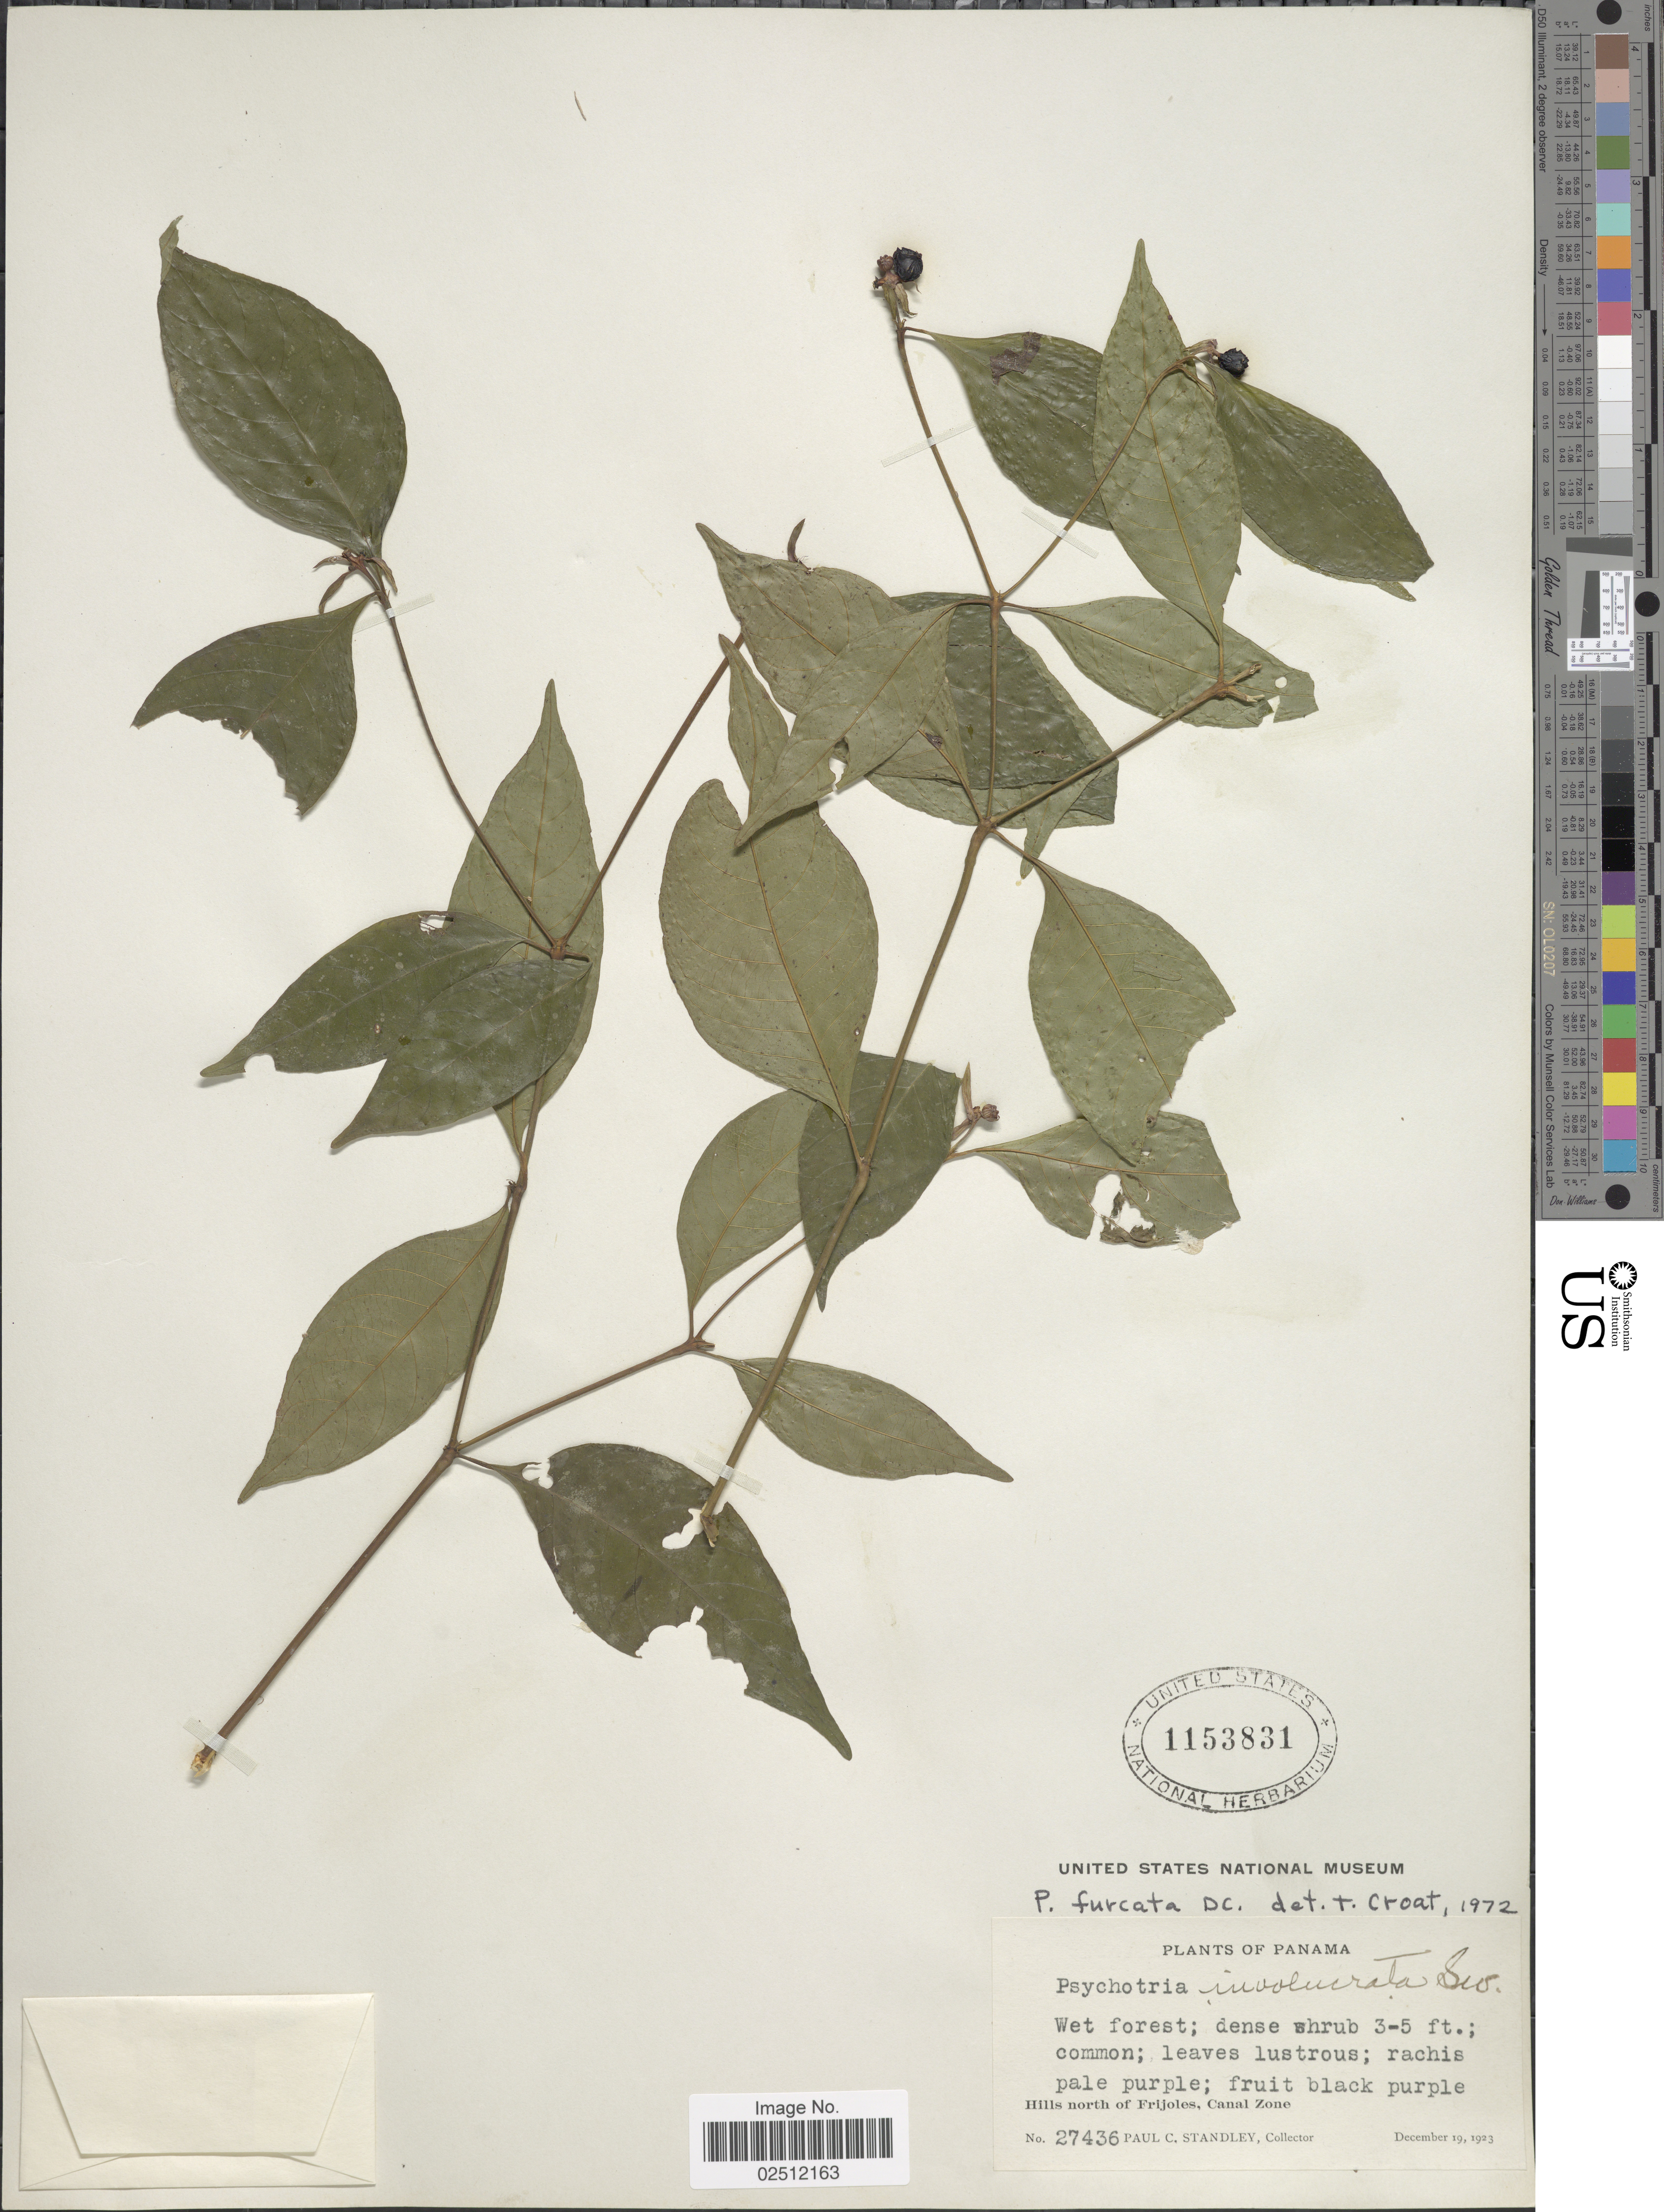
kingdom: Plantae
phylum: Tracheophyta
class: Magnoliopsida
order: Gentianales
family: Rubiaceae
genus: Psychotria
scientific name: Psychotria furcata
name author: DC.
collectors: P. C. Standley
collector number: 27436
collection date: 1923-12-19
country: Panama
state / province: Colón / Panamá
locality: Wet forest; Hills north of Frijoles, Canal Zone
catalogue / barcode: US 1153831